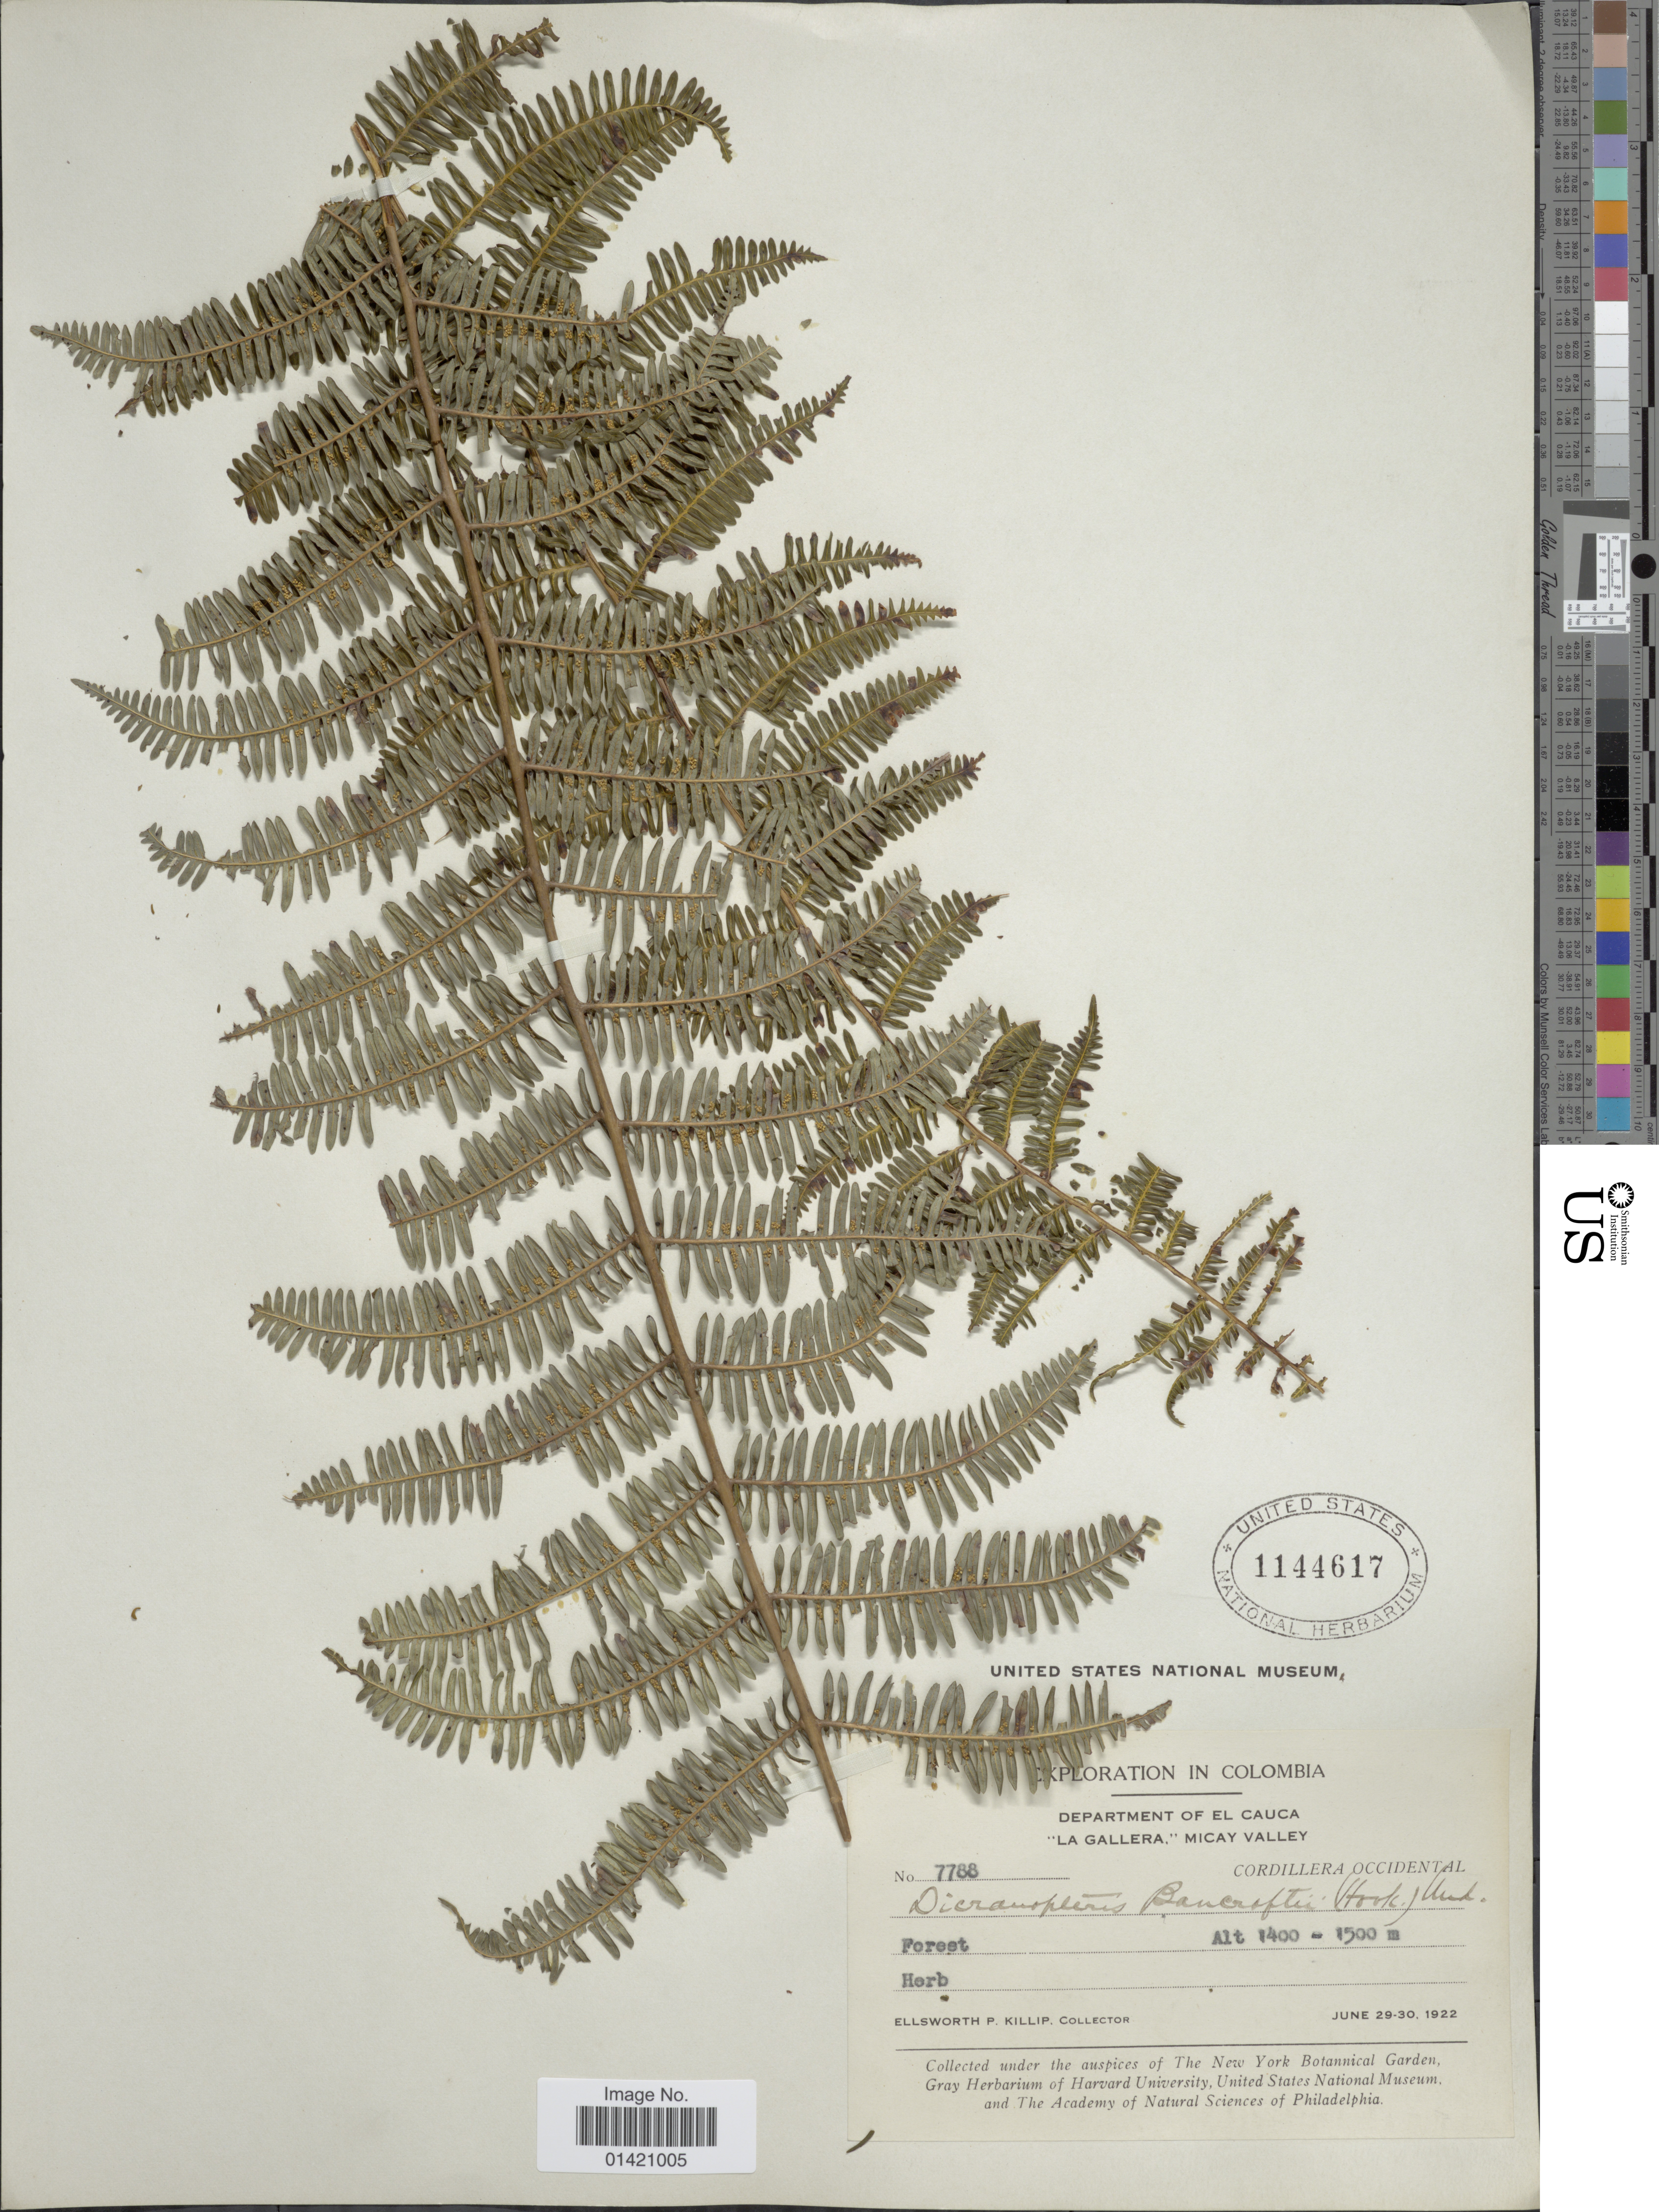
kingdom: Plantae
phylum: Tracheophyta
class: Polypodiopsida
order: Gleicheniales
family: Gleicheniaceae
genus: Diplopterygium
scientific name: Diplopterygium bancroftii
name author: (Hook.) A.R. Sm.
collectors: E. P. Killip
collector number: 7788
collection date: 1922-06-29/1922-06-30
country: Colombia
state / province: Valle del Cauca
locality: Department of El Cauca. 'La gallera,' Micay Valley. Cordillera Occidental.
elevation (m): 1400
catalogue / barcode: US 1144617